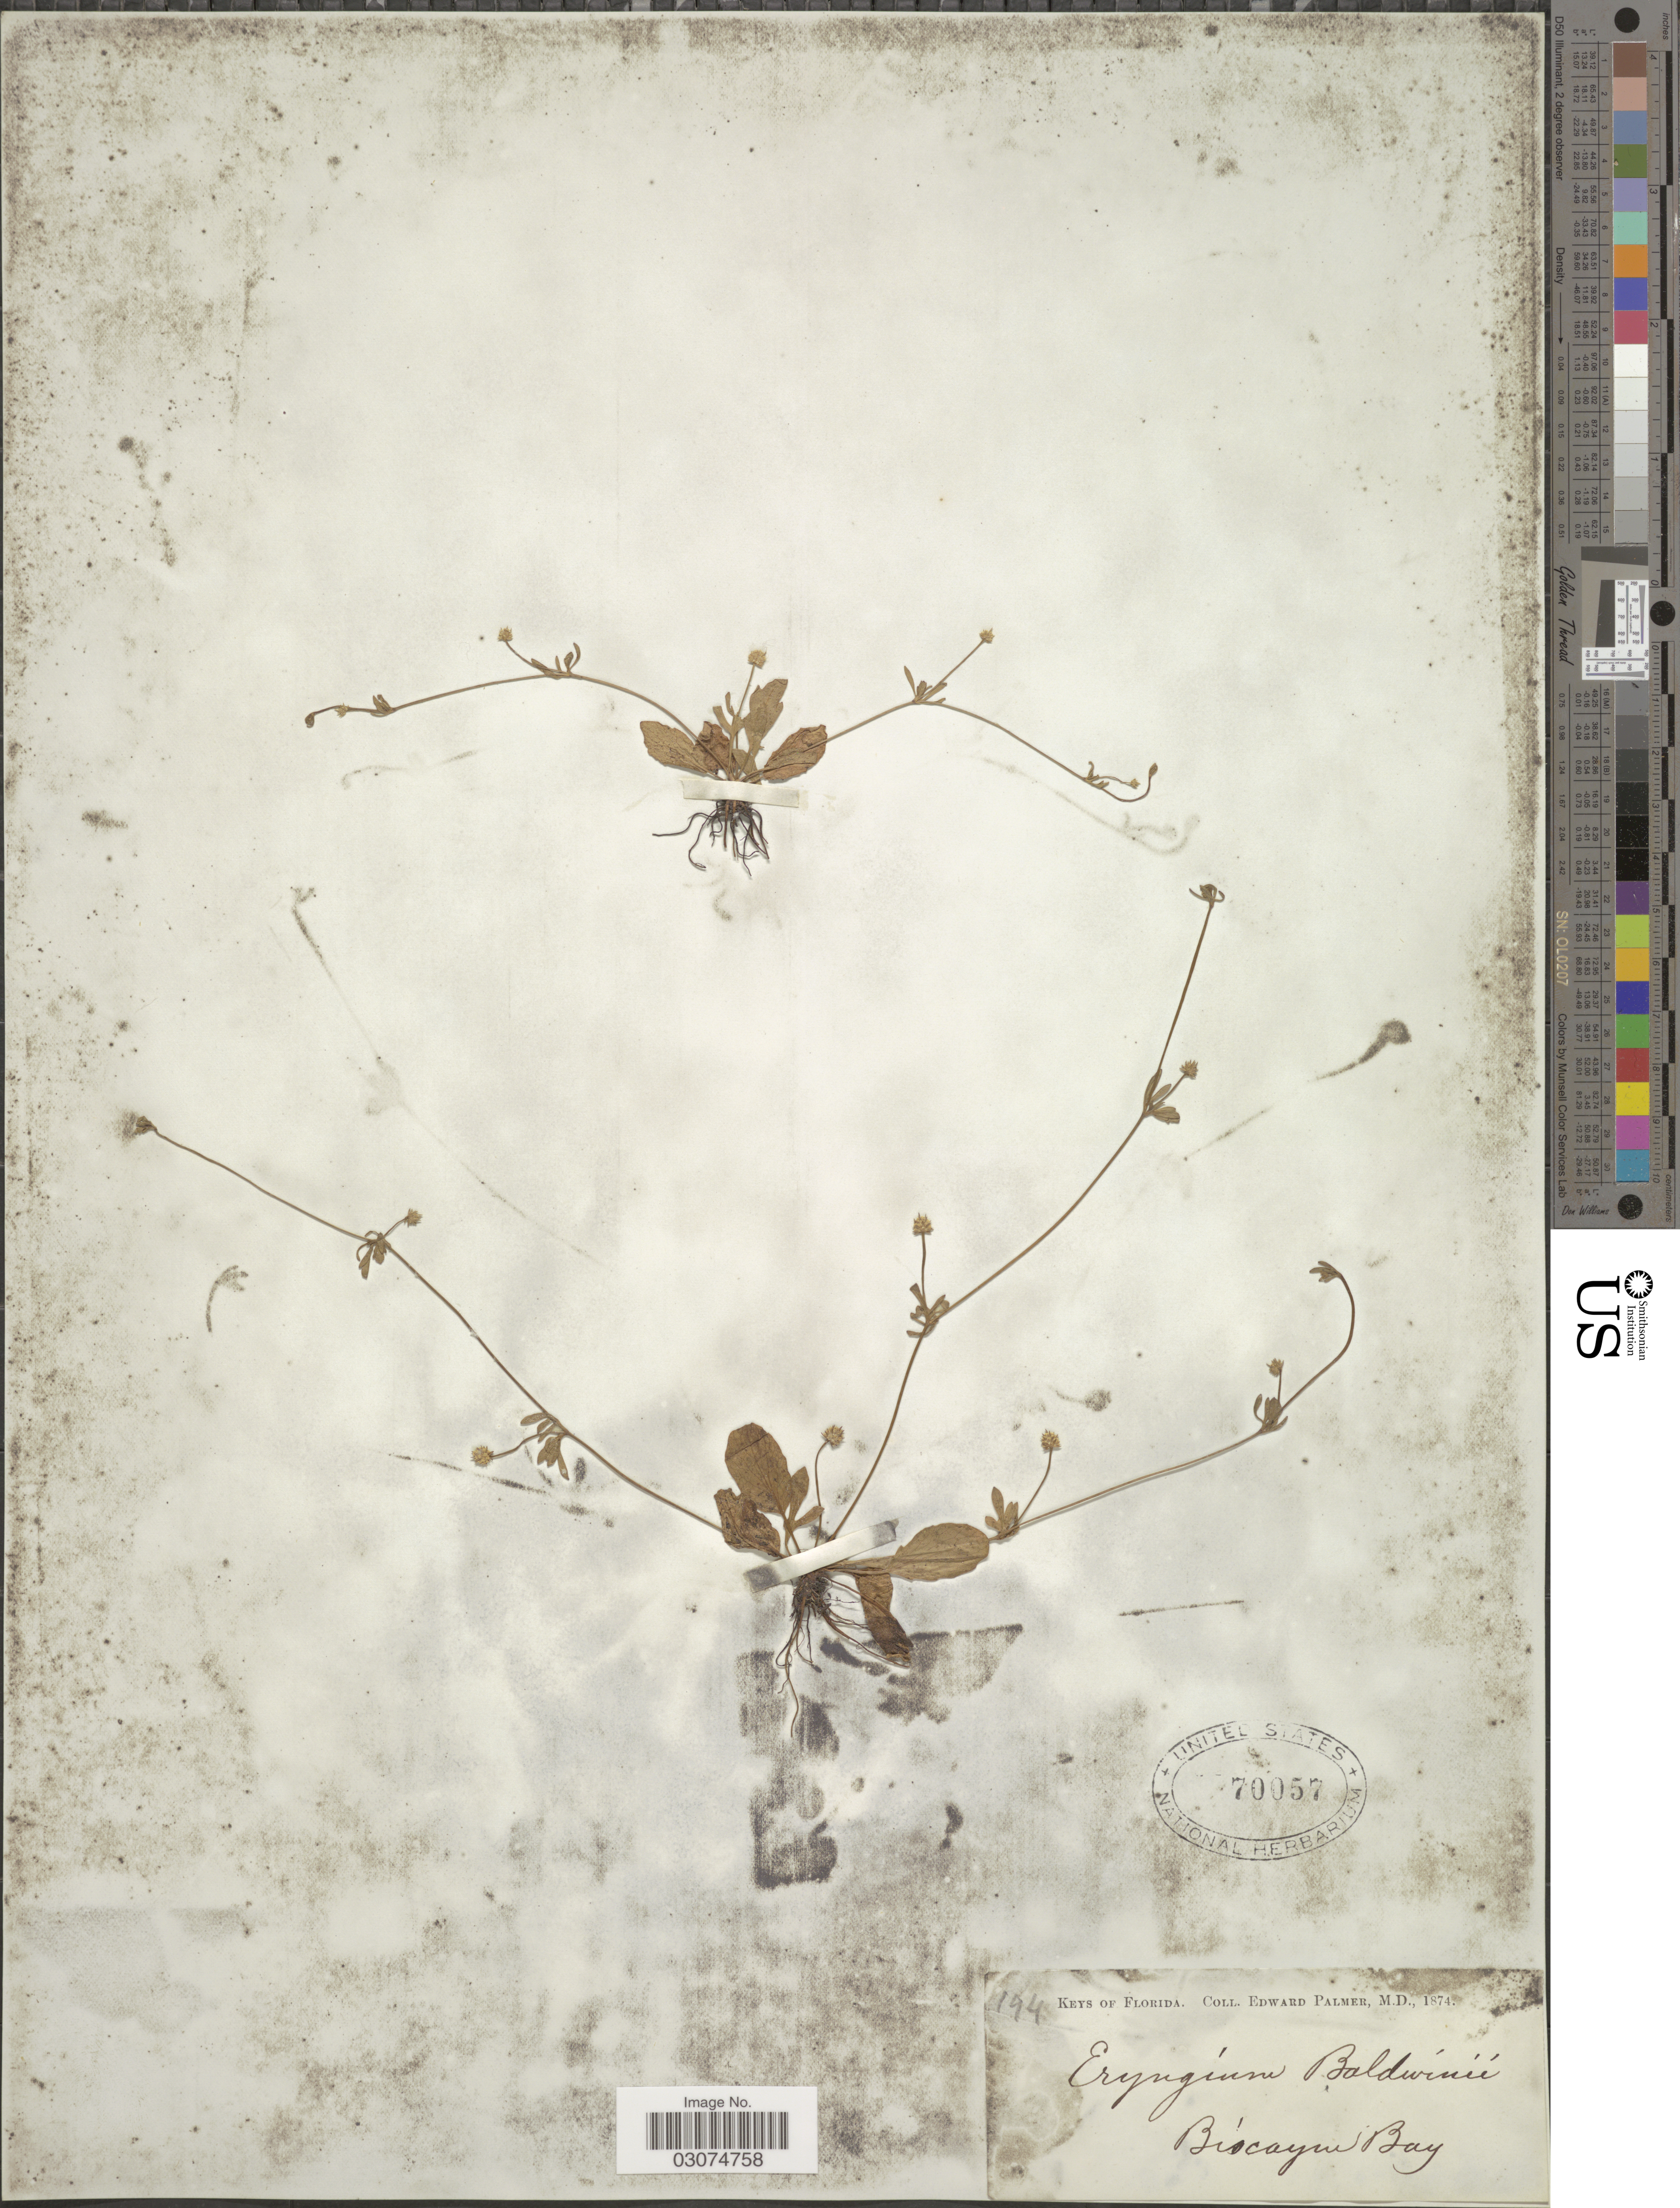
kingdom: Plantae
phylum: Tracheophyta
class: Magnoliopsida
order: Apiales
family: Apiaceae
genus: Eryngium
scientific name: Eryngium baldwinii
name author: Spreng.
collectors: E. Palmer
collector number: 194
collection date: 1874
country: United States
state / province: Florida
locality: Biscayne Bay.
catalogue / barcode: US 70057